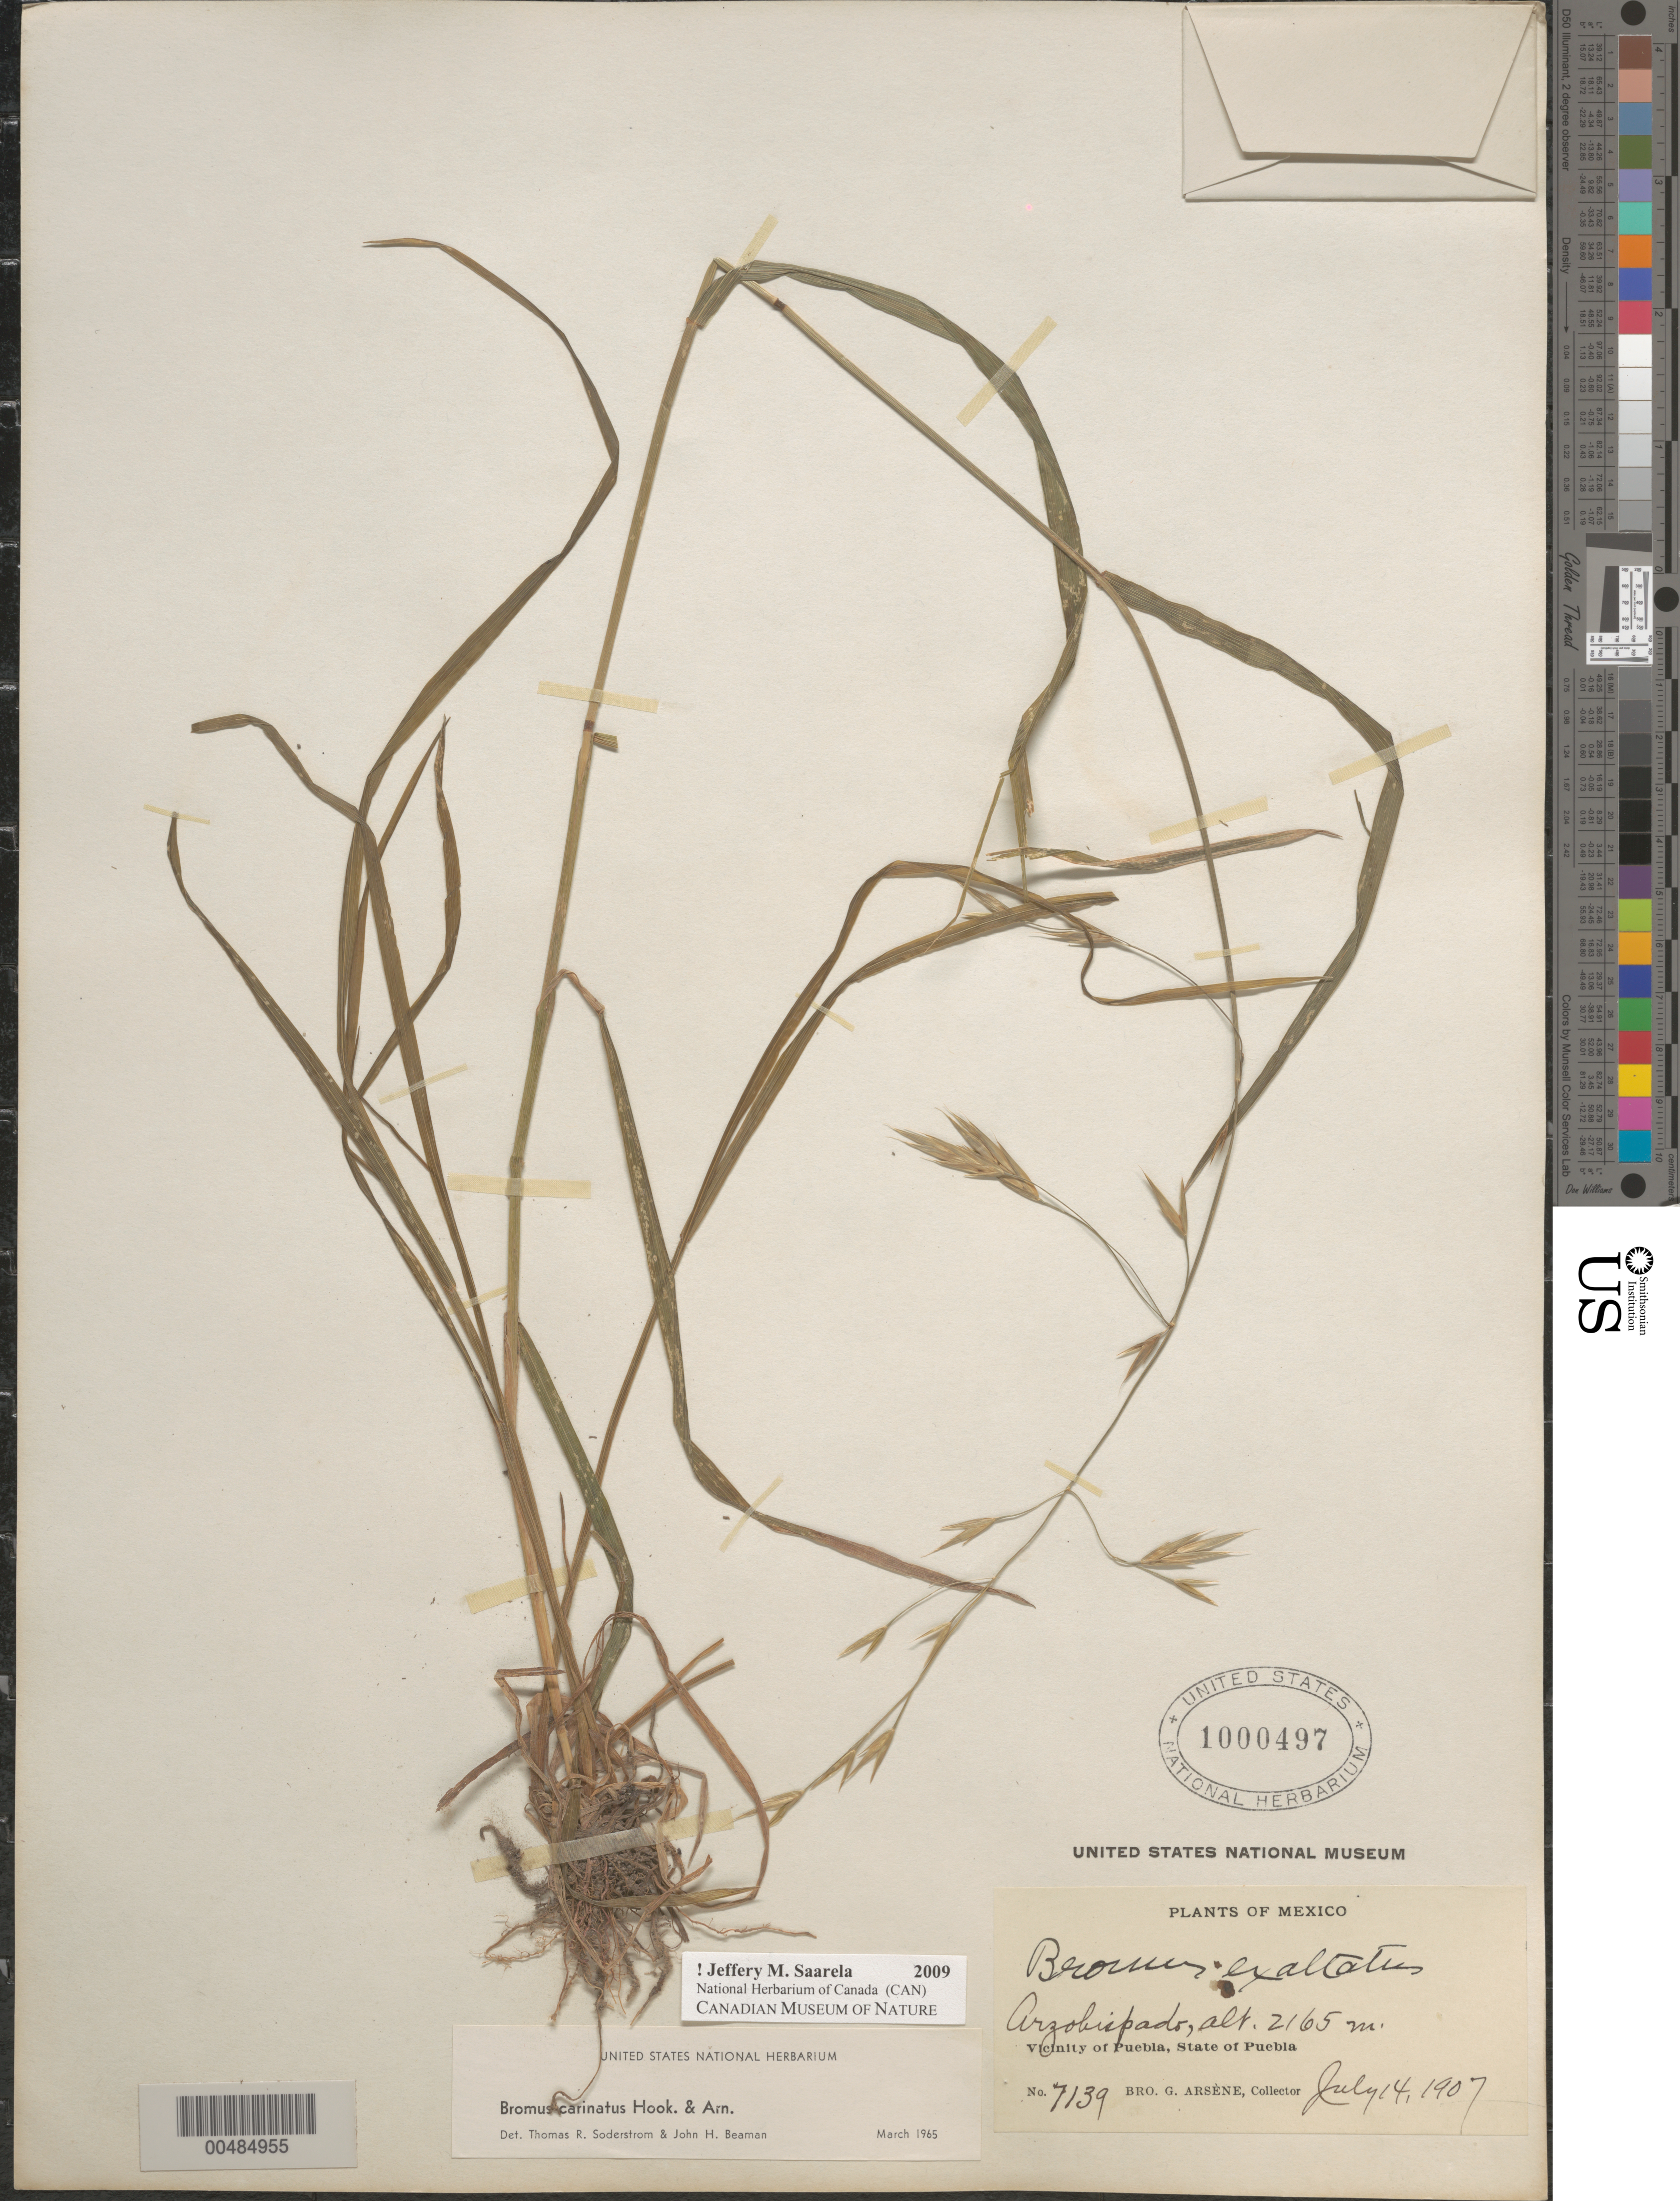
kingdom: Plantae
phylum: Tracheophyta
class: Liliopsida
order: Poales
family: Poaceae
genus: Bromus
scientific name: Bromus carinatus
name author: Hook. & Arn.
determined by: Soderstrom, T. R.; Beaman, J. H.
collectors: Bro. G. Arsène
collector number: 7139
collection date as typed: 14 Jul 1907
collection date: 1907-07-14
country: Mexico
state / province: Puebla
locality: Arzohispado, vicinity of Puebla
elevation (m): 2165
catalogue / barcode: US 1000497